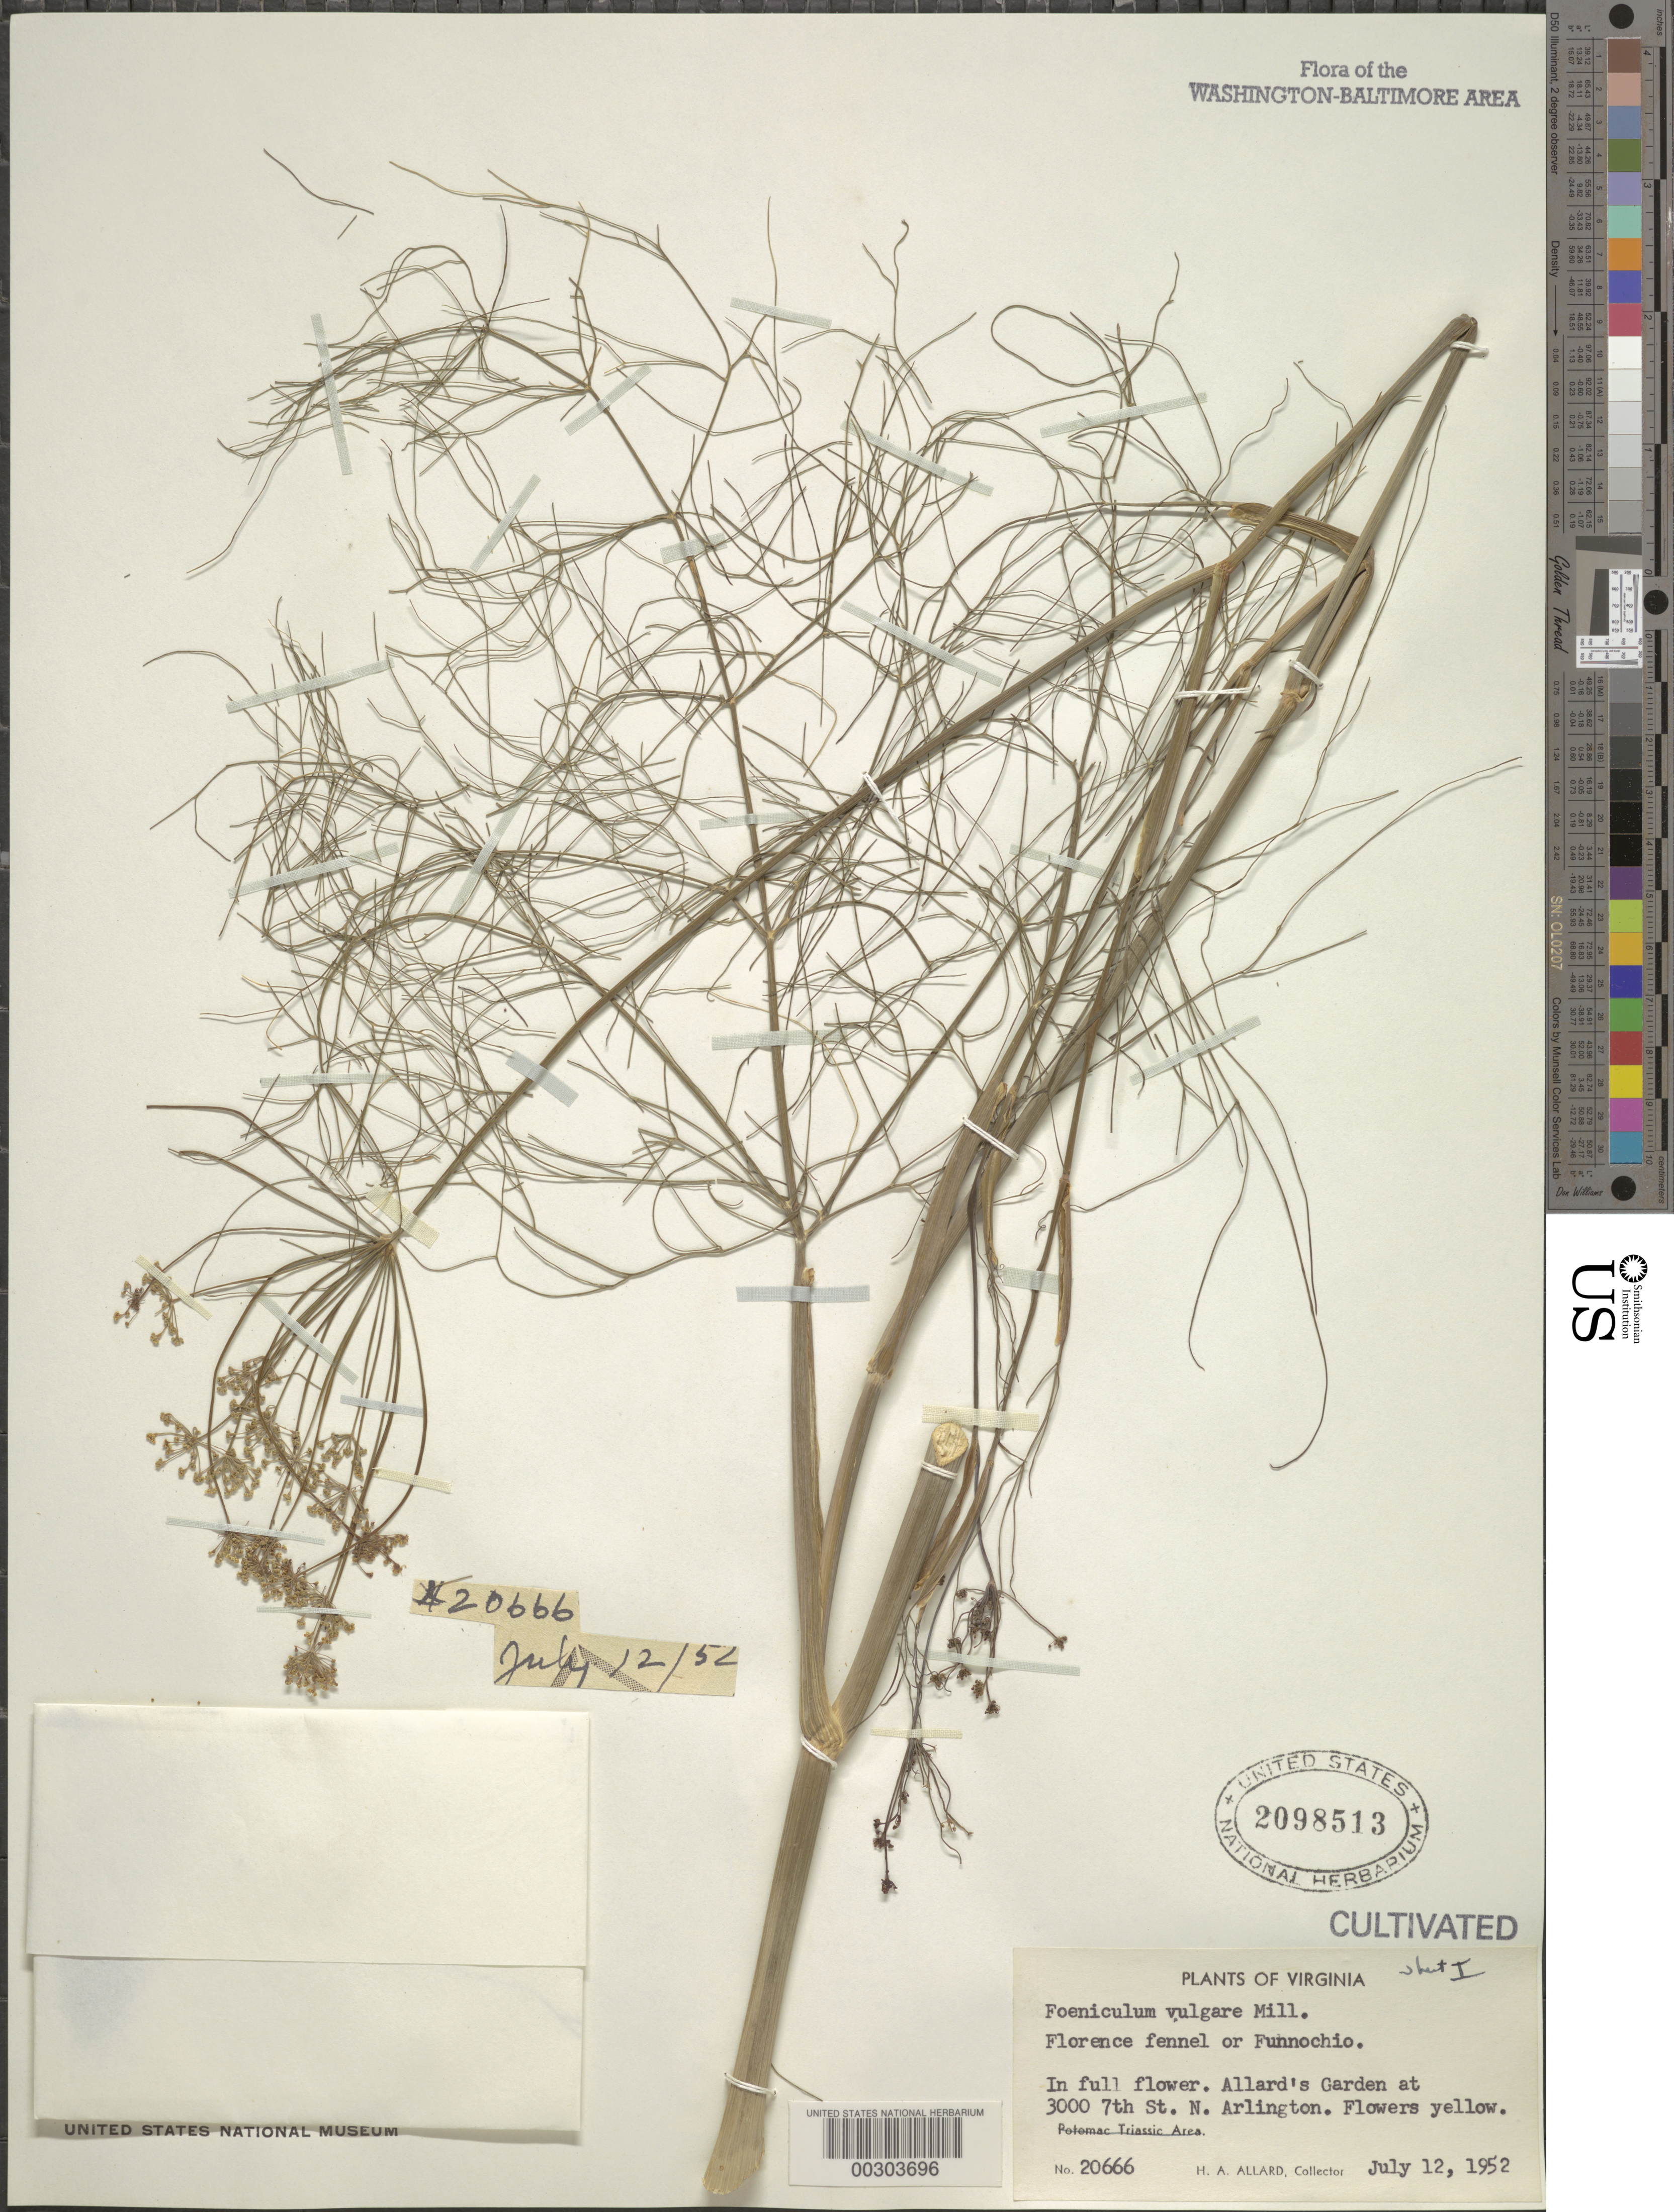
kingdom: Plantae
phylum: Tracheophyta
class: Magnoliopsida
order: Apiales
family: Apiaceae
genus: Foeniculum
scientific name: Foeniculum vulgare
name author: Mill.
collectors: H. A. Allard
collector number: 20666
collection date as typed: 12 Jul 1952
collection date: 1952-07-12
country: United States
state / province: Virginia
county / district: Arlington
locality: Arlington, 3000 7th St N, Allard's garden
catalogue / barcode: US 2098513